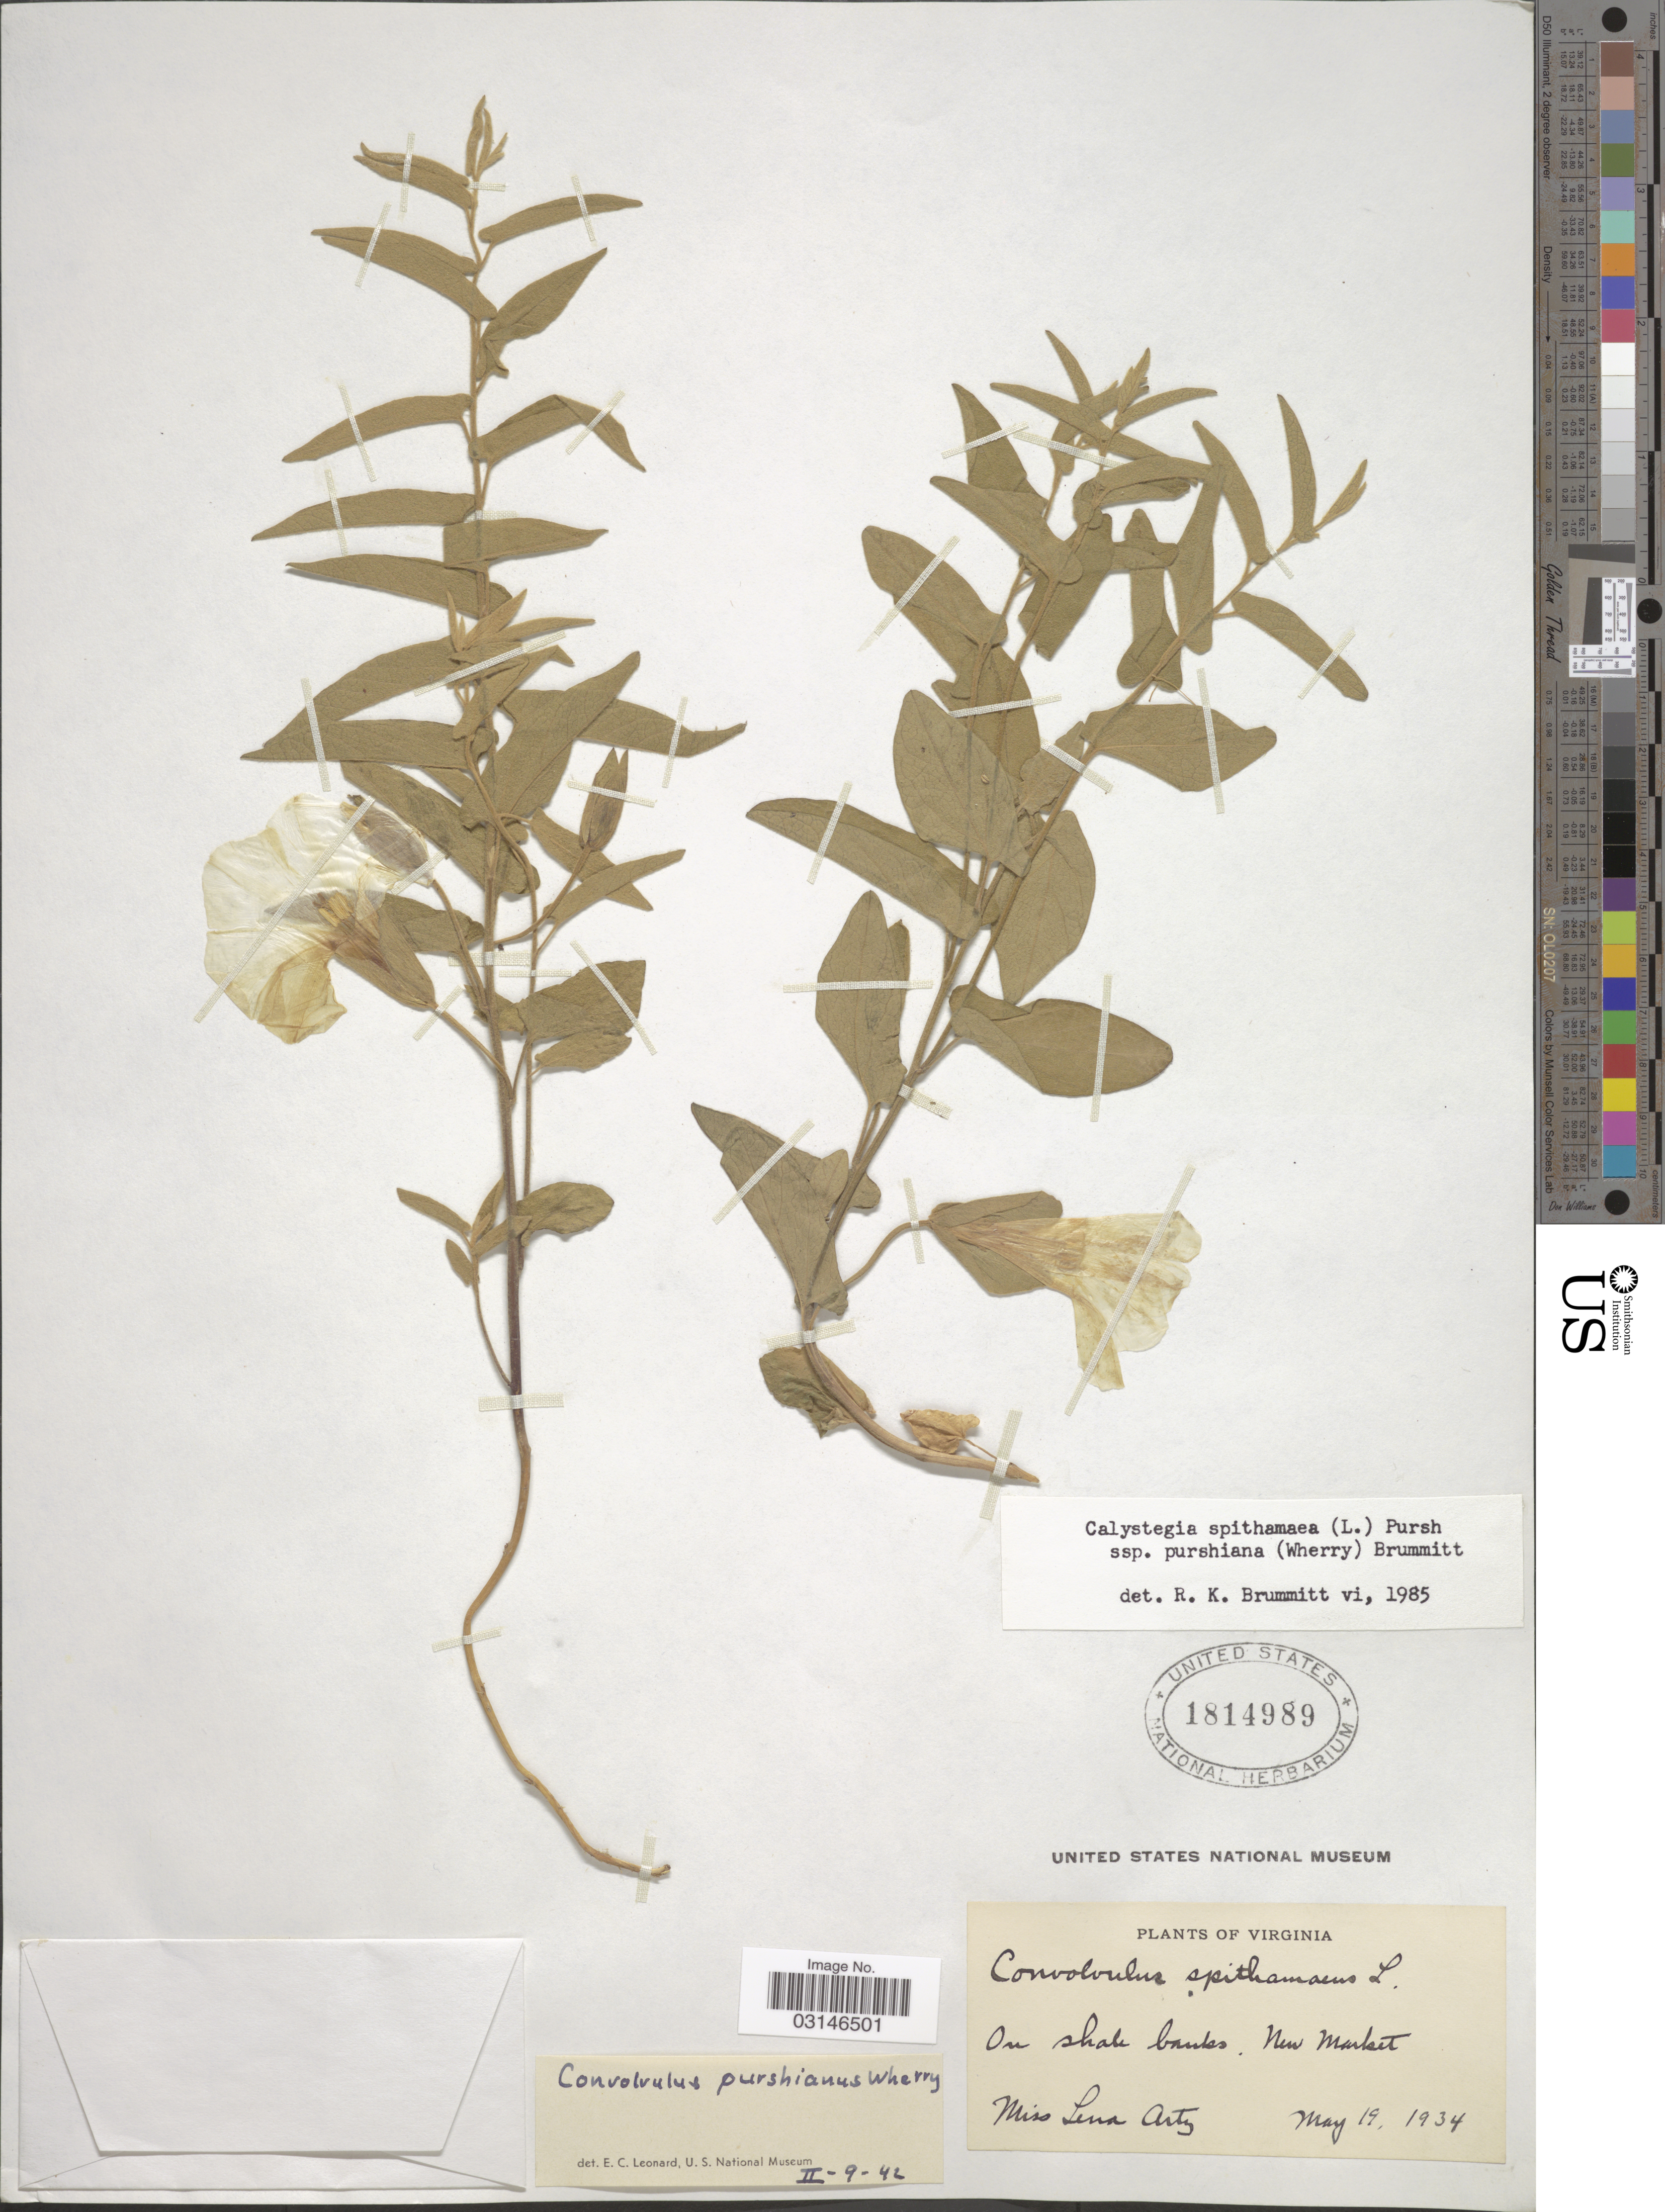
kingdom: Plantae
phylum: Tracheophyta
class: Magnoliopsida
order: Solanales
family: Convolvulaceae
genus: Calystegia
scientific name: Calystegia spithamaea subsp. purshiana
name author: (Wherry) Brummitt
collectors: L. Artz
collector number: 478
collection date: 1934-05-19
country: United States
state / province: Virginia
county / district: Shenandoah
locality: On shale banks, New Market.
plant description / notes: This specimen is a duplicate of Artz 478. Data from the collection notebooks of Lena Artz. [George Mason University, Ted R. Bradley Herbarium]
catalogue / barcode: US 1814989